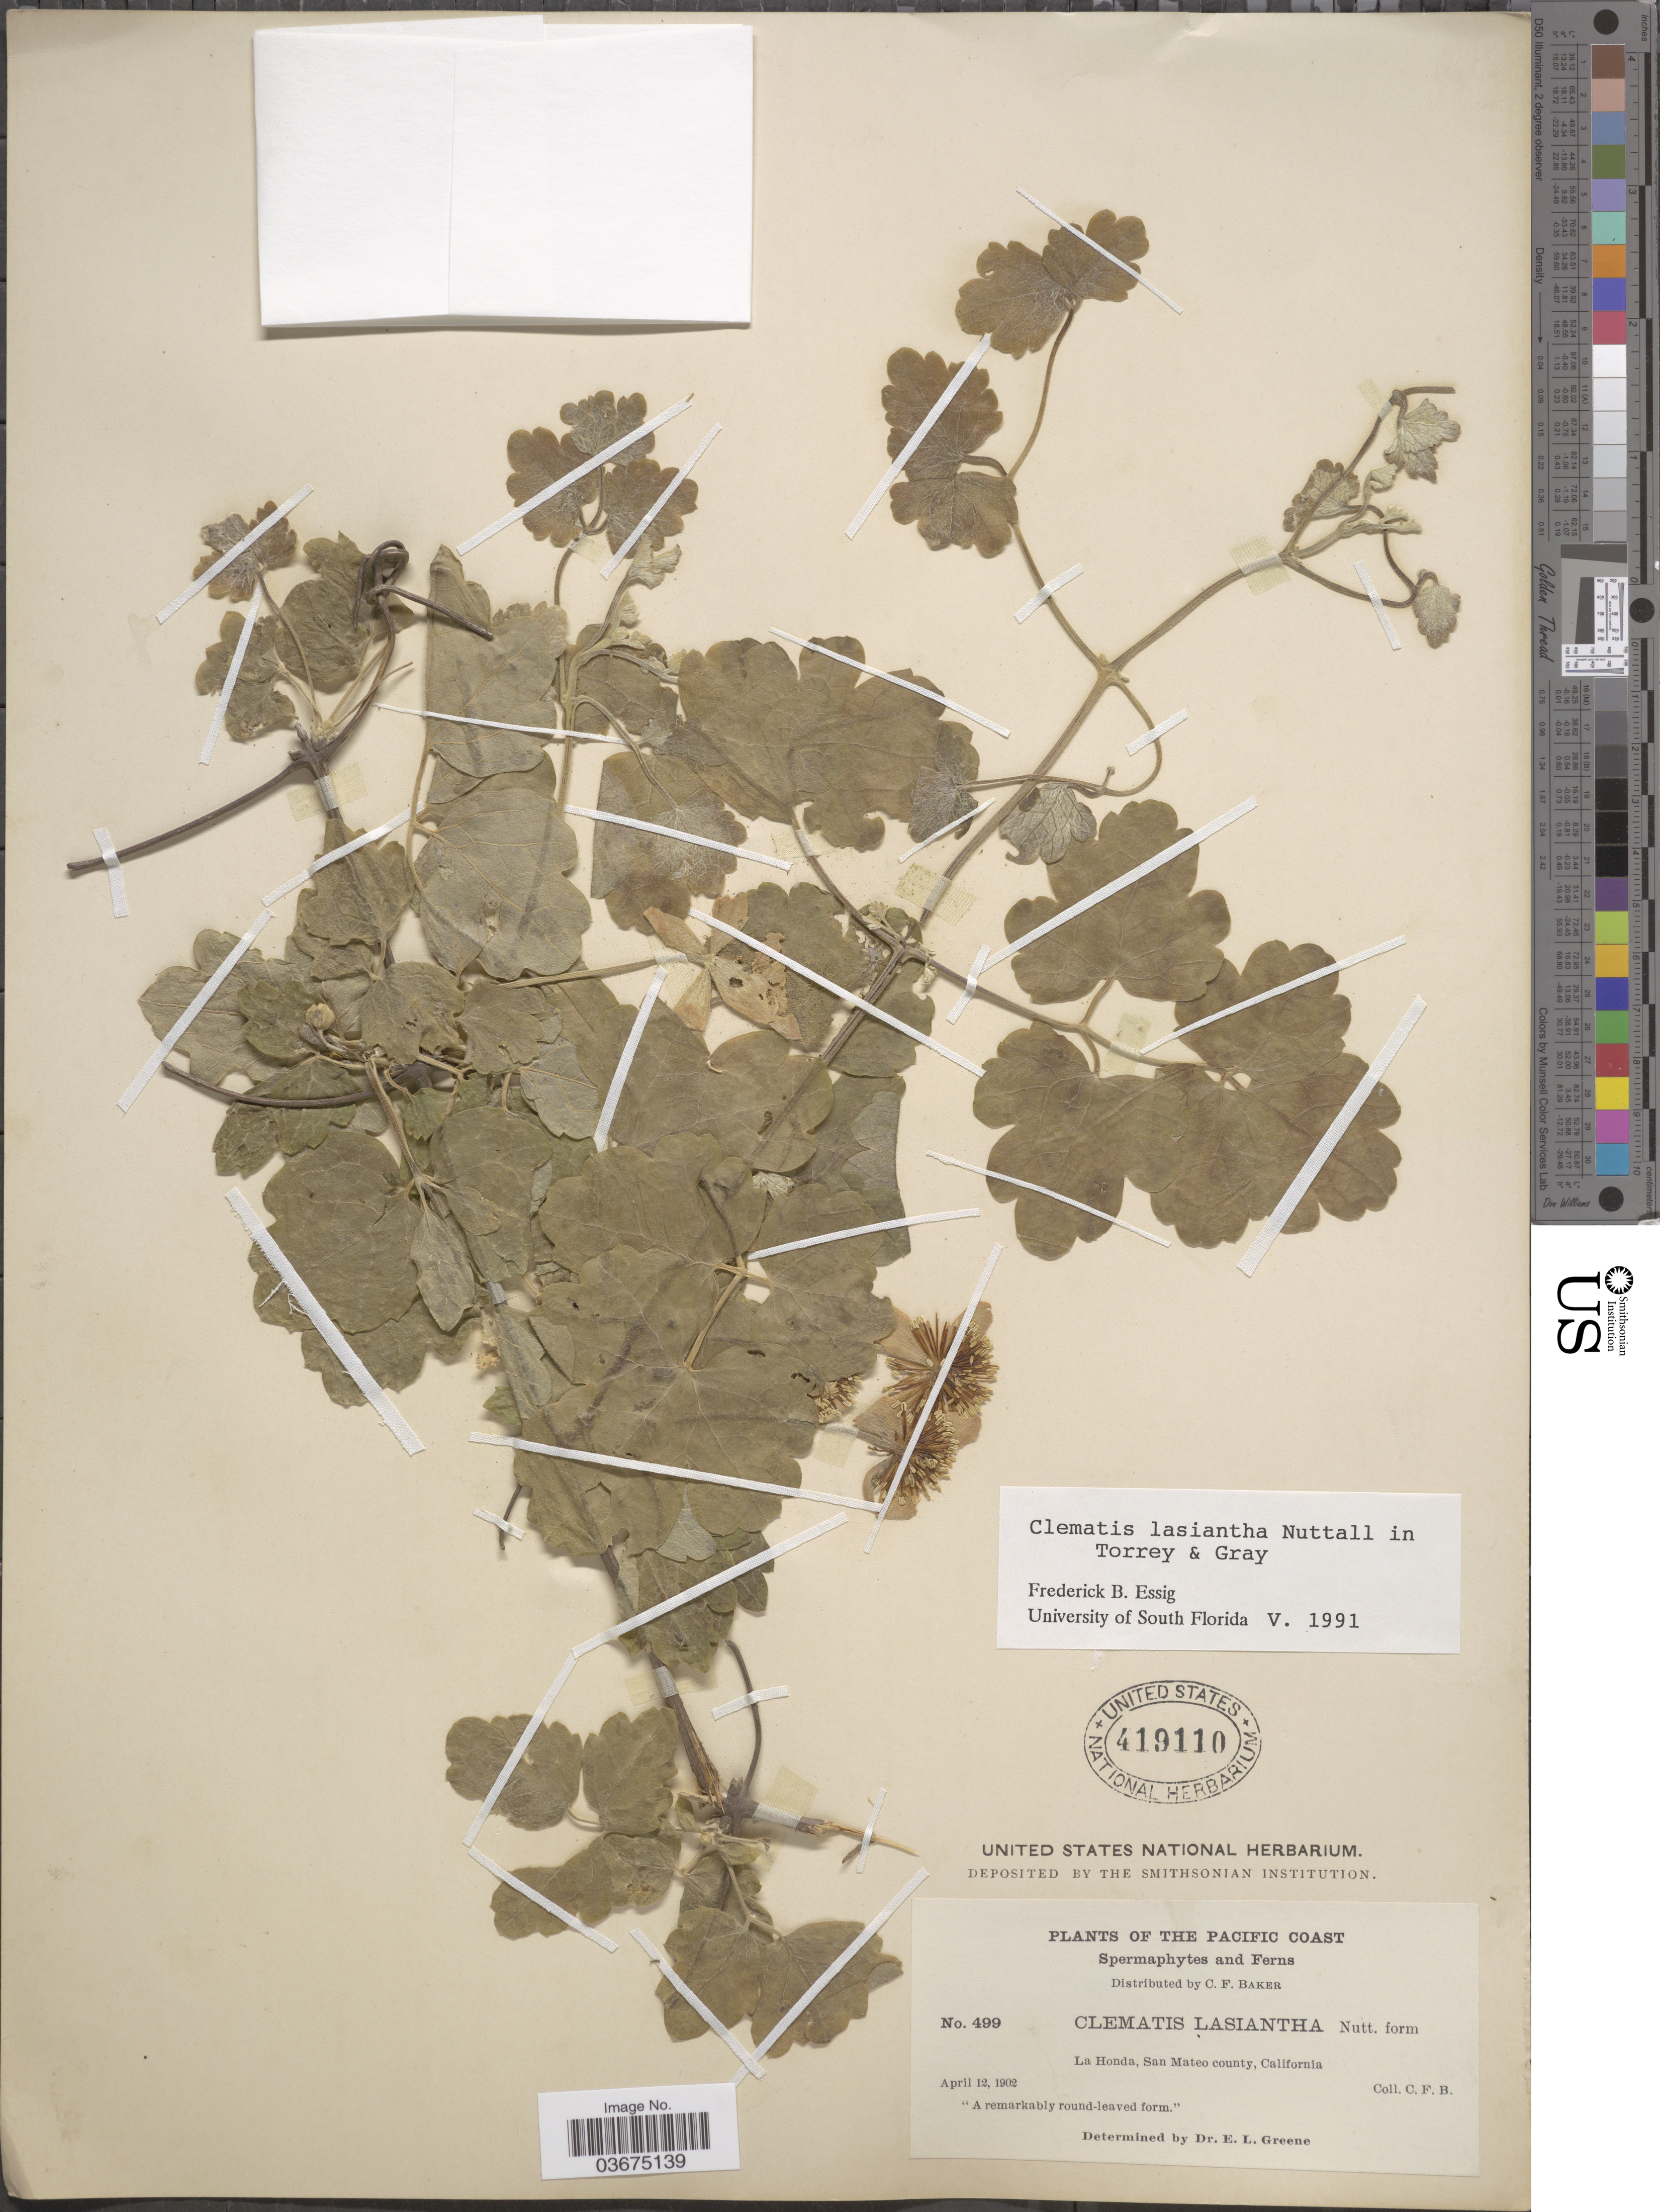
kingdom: Plantae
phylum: Tracheophyta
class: Magnoliopsida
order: Ranunculales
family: Ranunculaceae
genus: Clematis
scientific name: Clematis lasiantha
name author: Nutt.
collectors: C. F. Baker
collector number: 499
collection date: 1902-04-12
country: United States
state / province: California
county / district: San Mateo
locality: The Pacific Coast, La Honda, San Mateo county.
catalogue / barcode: US 419110